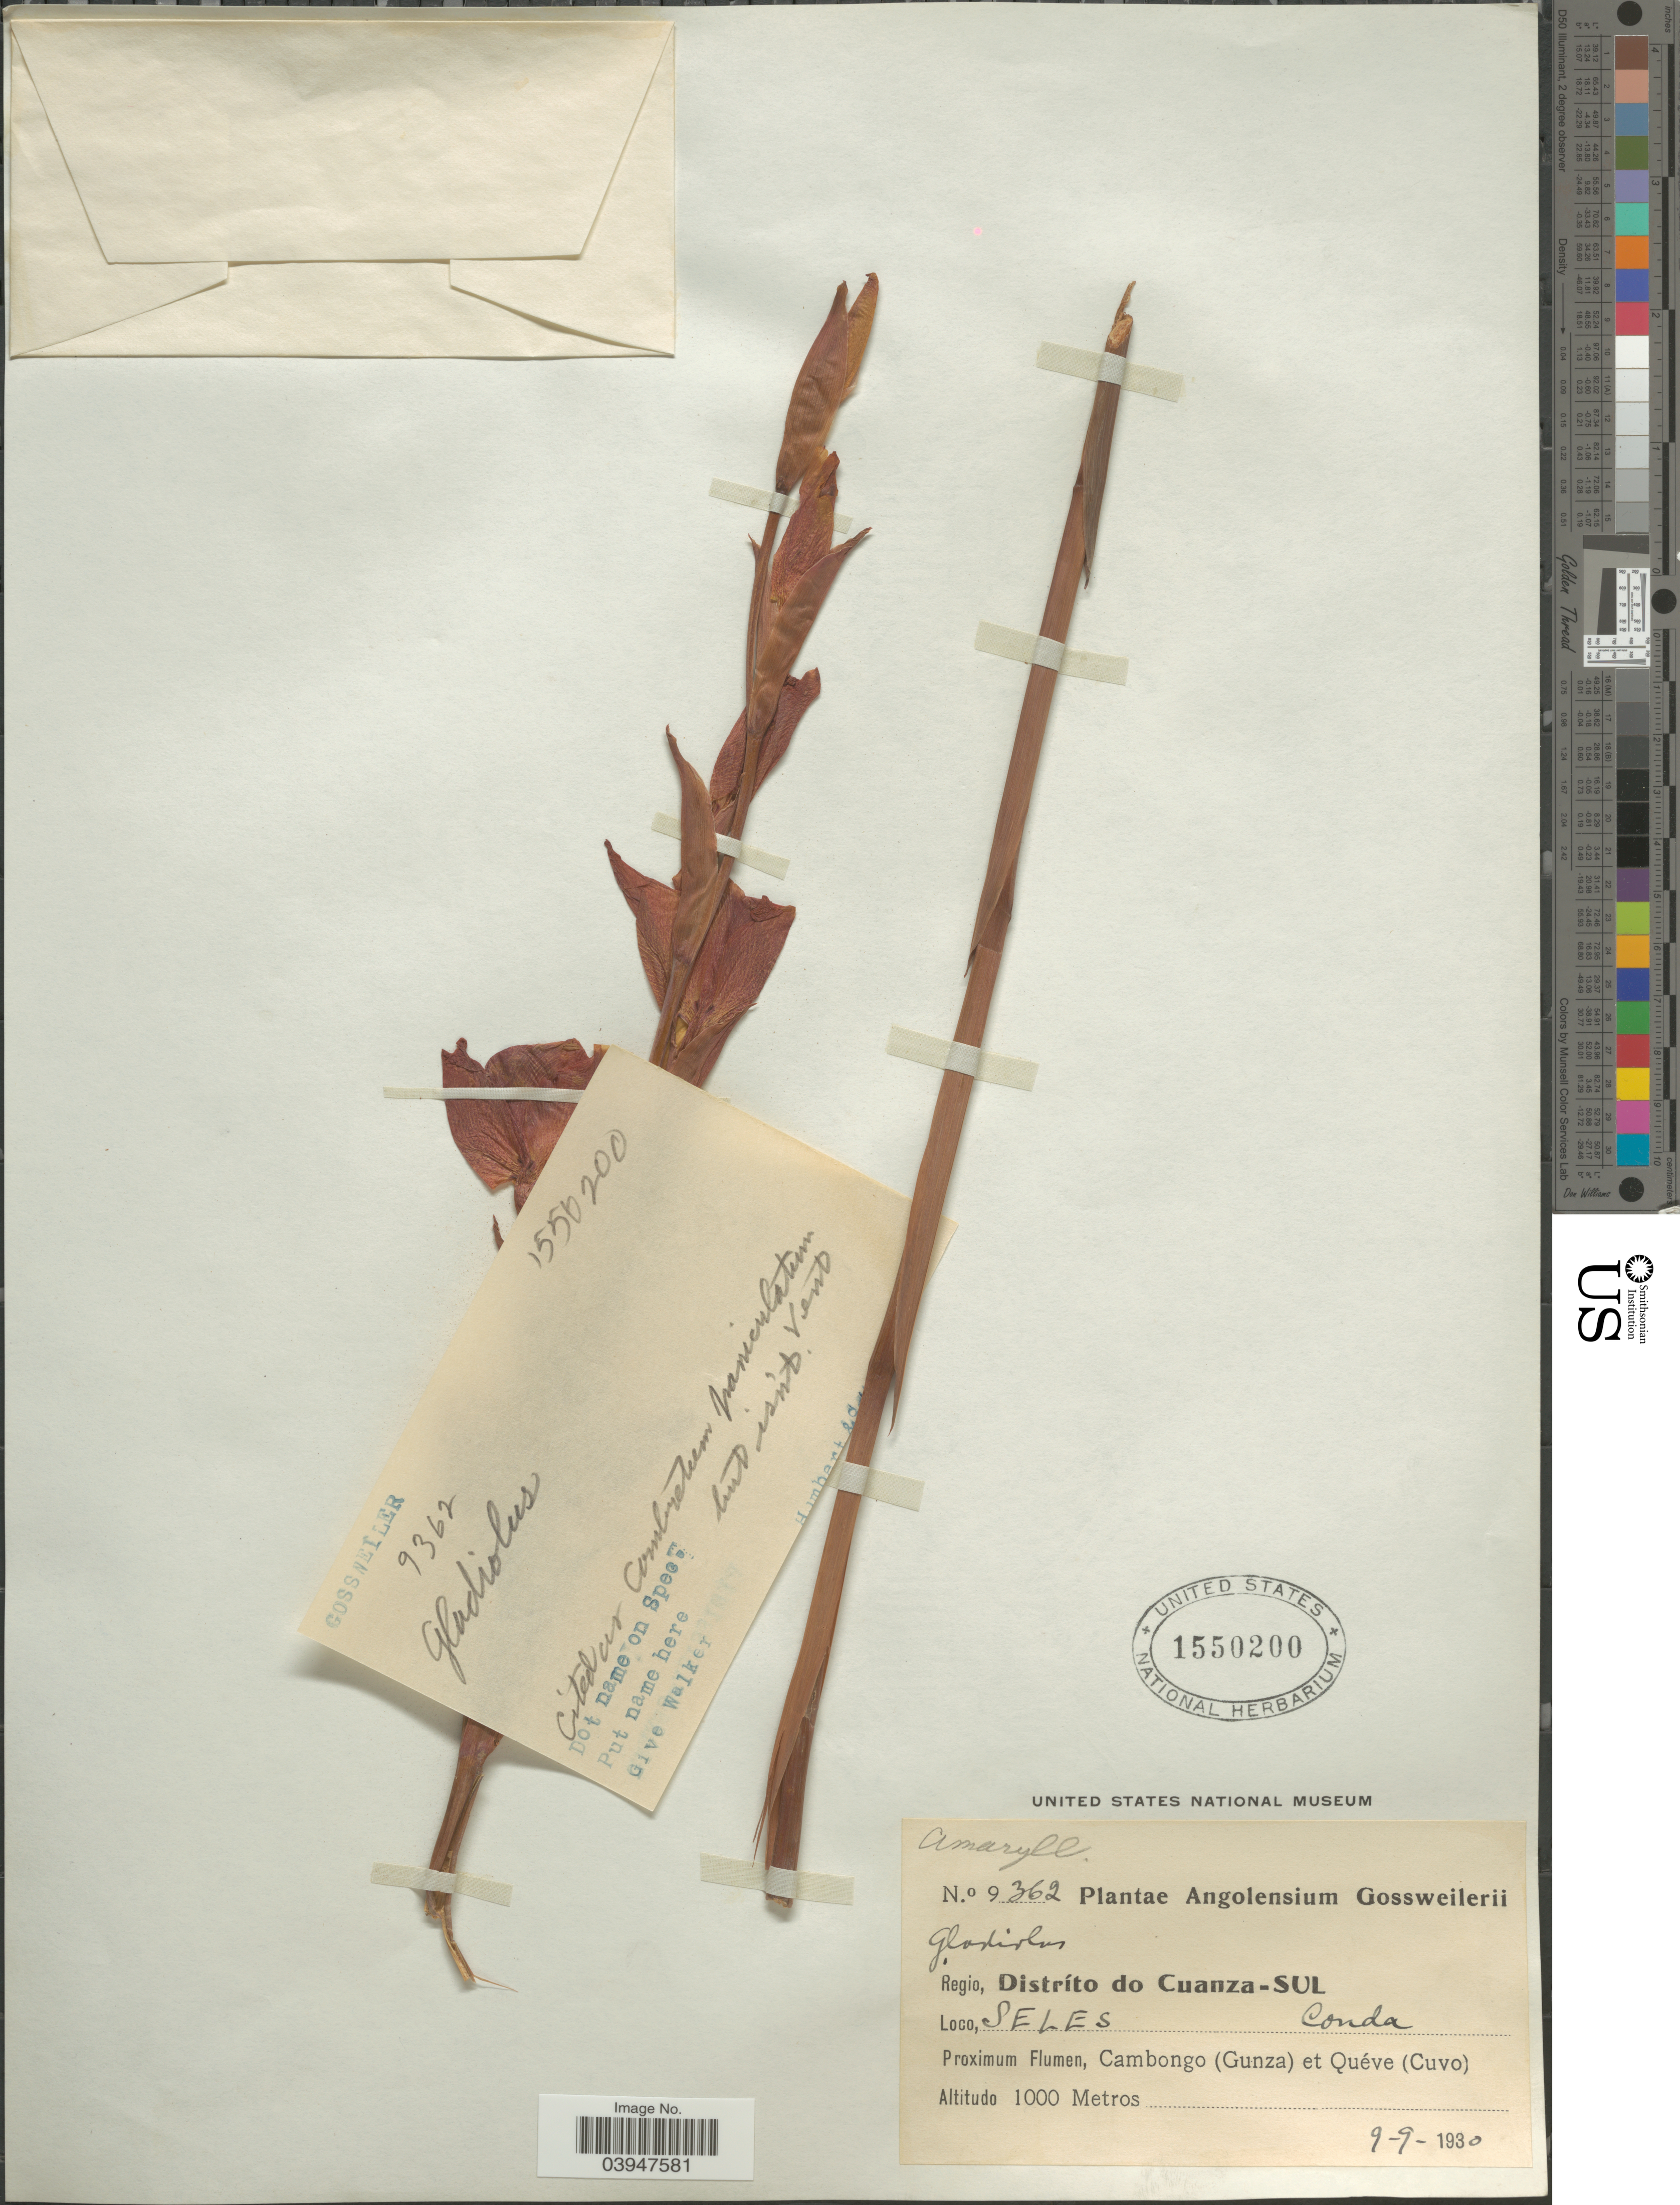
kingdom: Plantae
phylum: Tracheophyta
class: Liliopsida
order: Asparagales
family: Iridaceae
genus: Gladiolus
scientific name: Gladiolus sp.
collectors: -. Gossweiler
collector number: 9362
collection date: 1930-09-09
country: Angola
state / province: Cuanza Sul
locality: Regio, Distríto do Cuanza-Sul. Loco, Seles. Conda. Proximum Flumen, Cambongo (Gunza) et Quéve (Cuvo).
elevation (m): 1000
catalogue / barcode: US 1550200